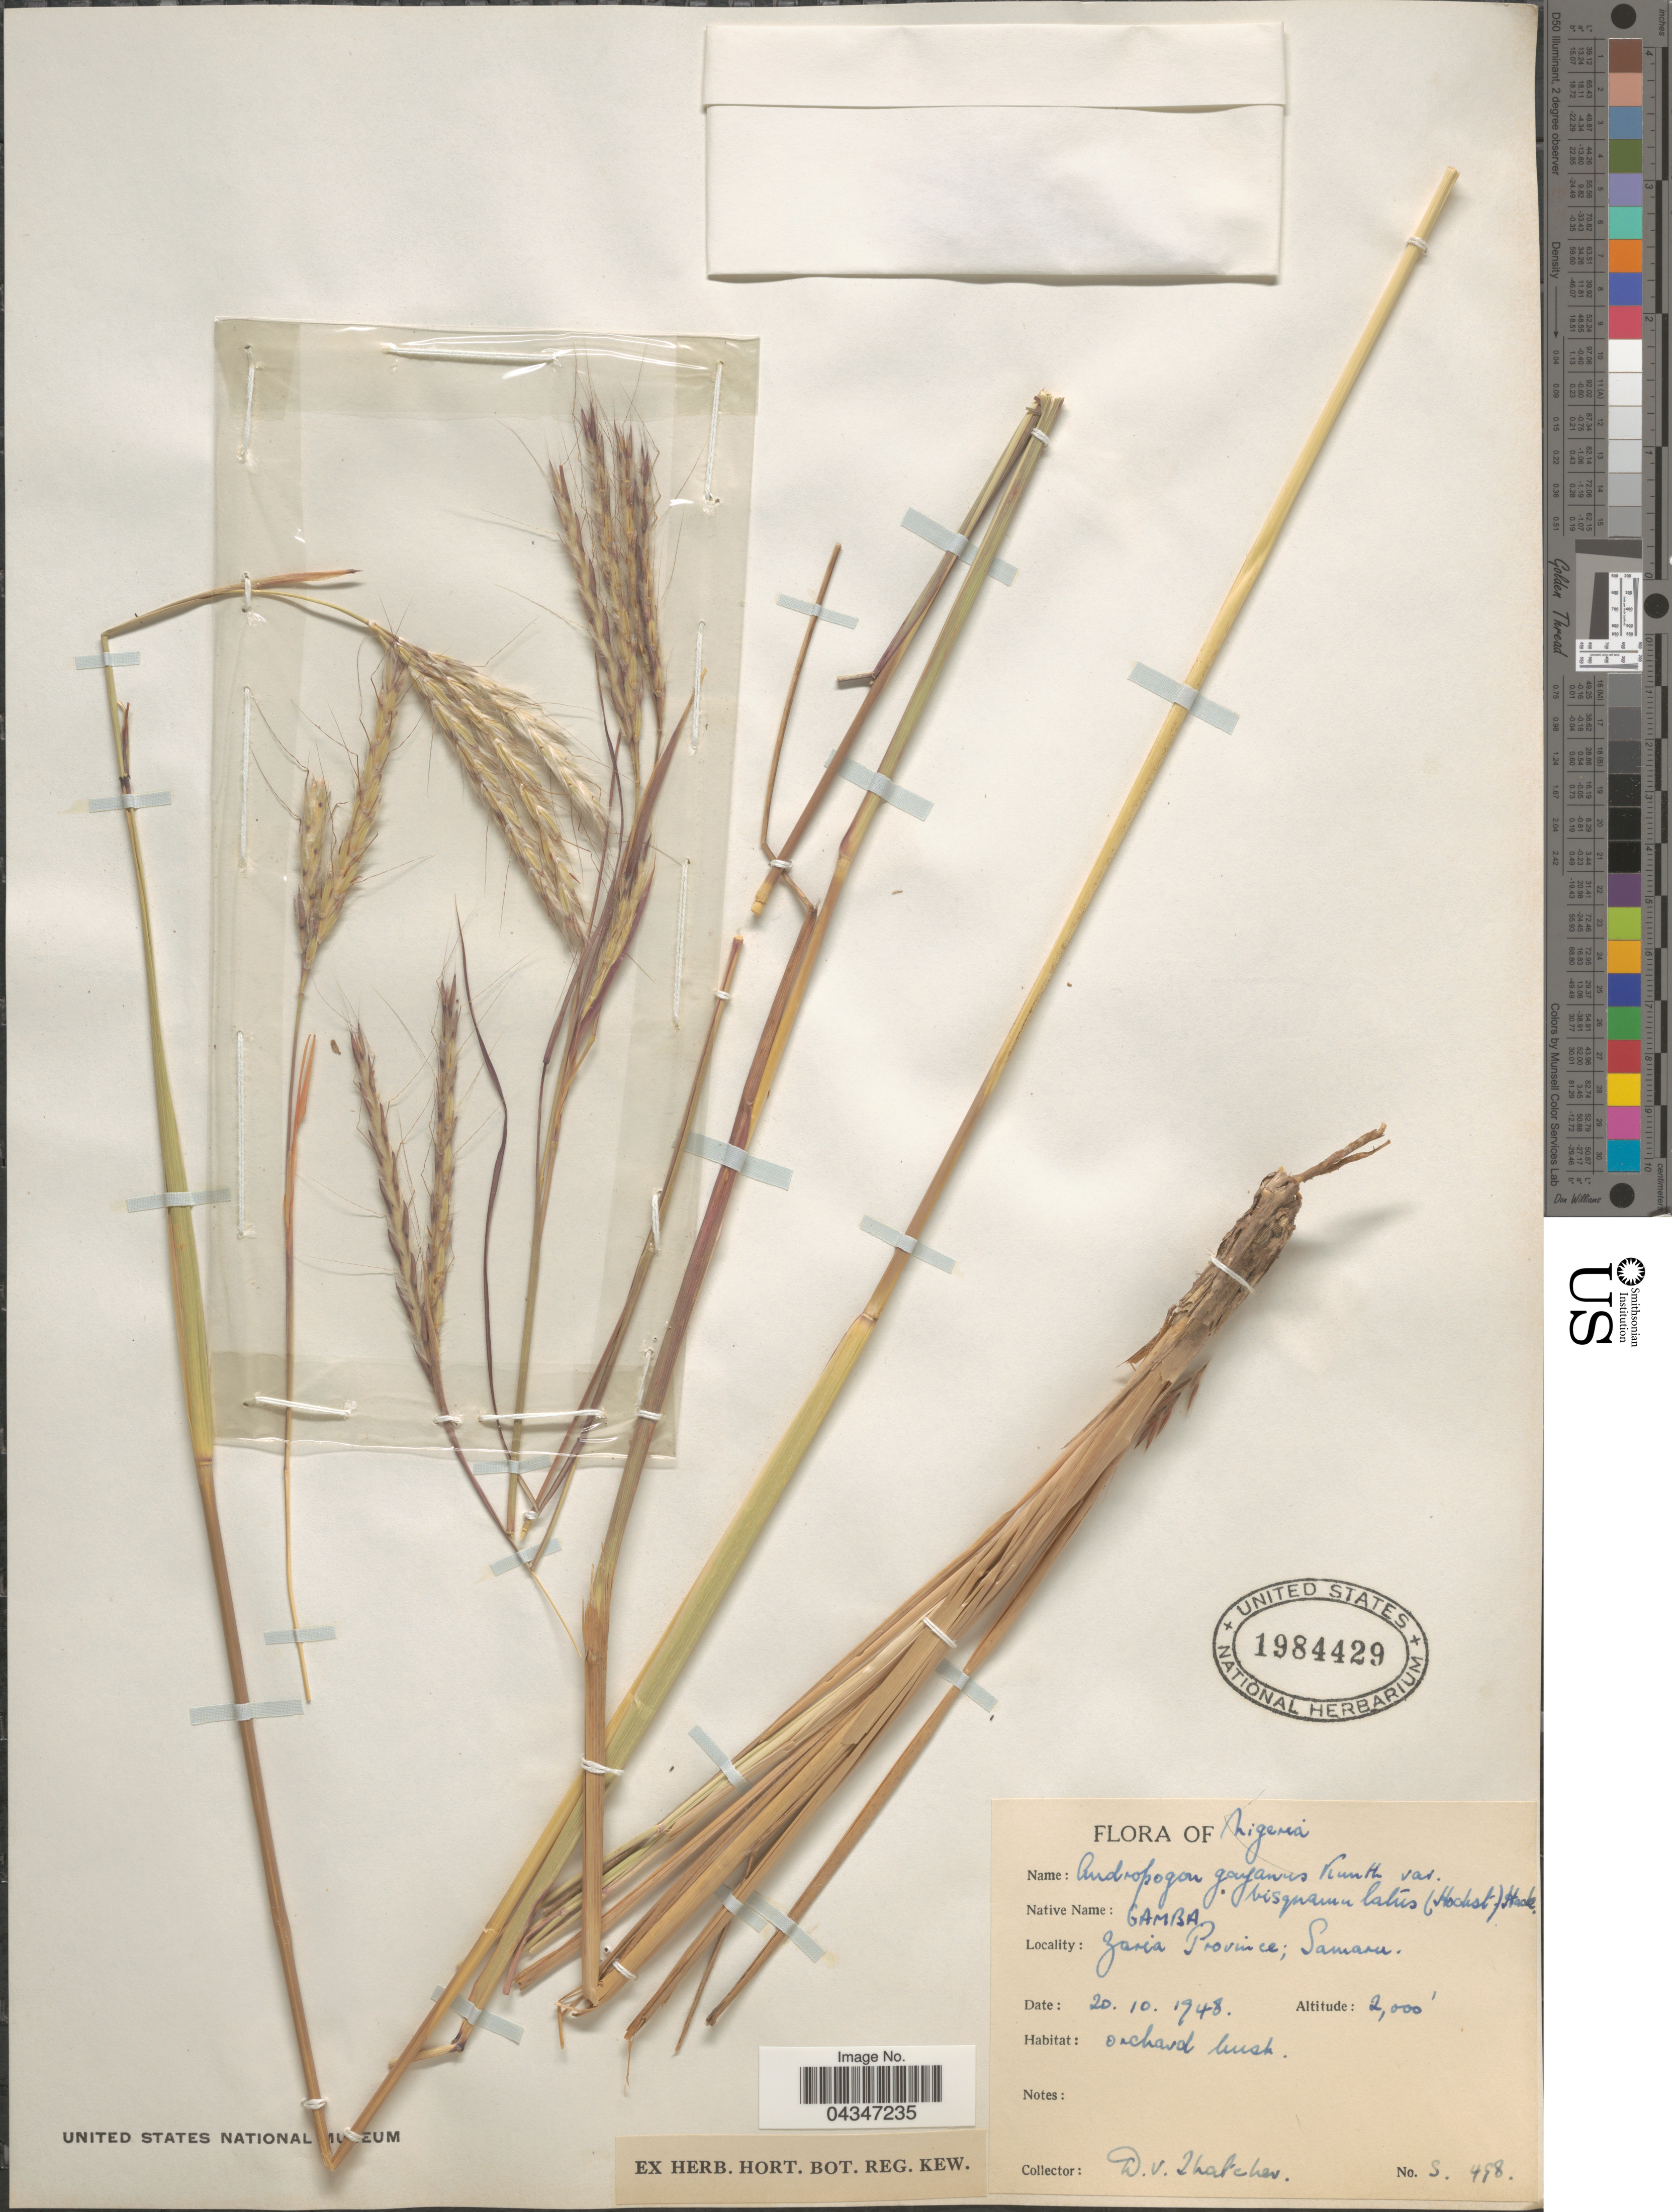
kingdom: Plantae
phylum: Tracheophyta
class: Liliopsida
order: Poales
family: Poaceae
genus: Andropogon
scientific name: Andropogon gayanus var. bisquamulatus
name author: (Hochst.) Hack.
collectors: D. Thatcher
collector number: S.498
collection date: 1948-10-20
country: Nigeria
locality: Zaria Province; Samaru.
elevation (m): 610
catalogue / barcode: US 1984429